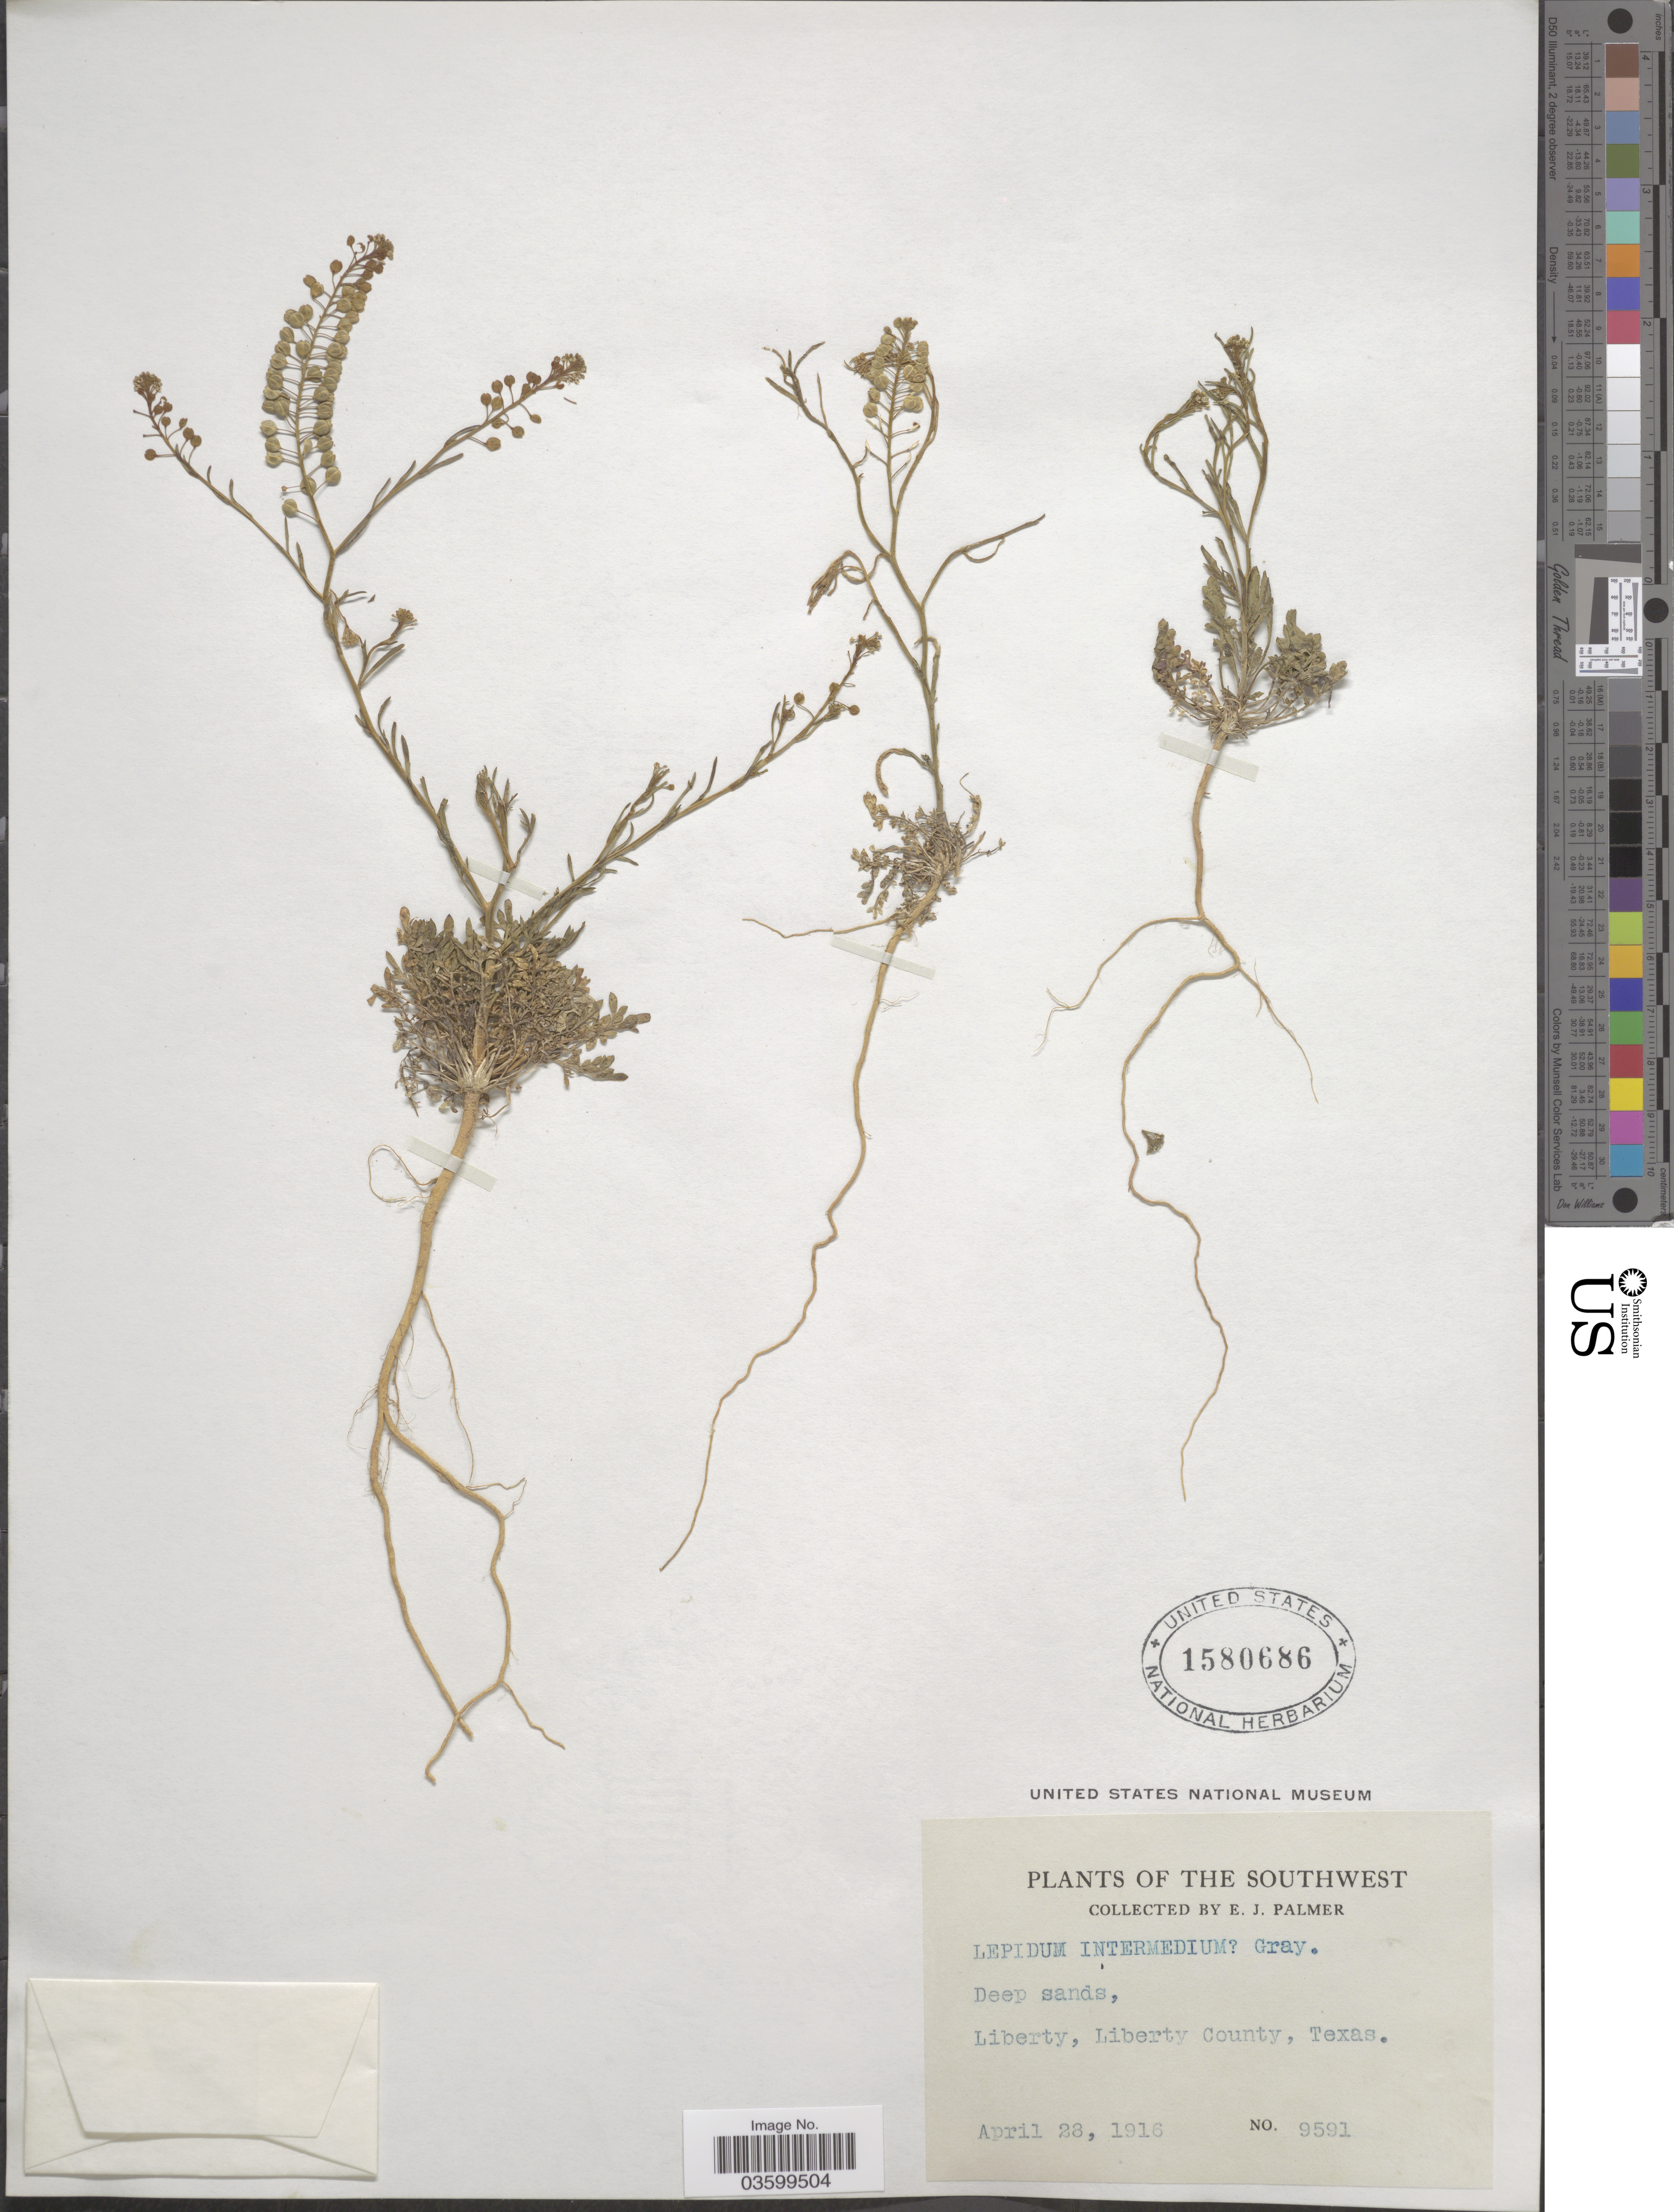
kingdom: Plantae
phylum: Tracheophyta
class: Magnoliopsida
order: Brassicales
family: Brassicaceae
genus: Lepidium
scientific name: Lepidium virginicum var. medium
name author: (Greene) C.L. Hitchc.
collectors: E. J. Palmer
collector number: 9591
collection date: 1916-04-28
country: United States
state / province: Texas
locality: The Southwest. Liberty, Liberty County.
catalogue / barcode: US 1580686